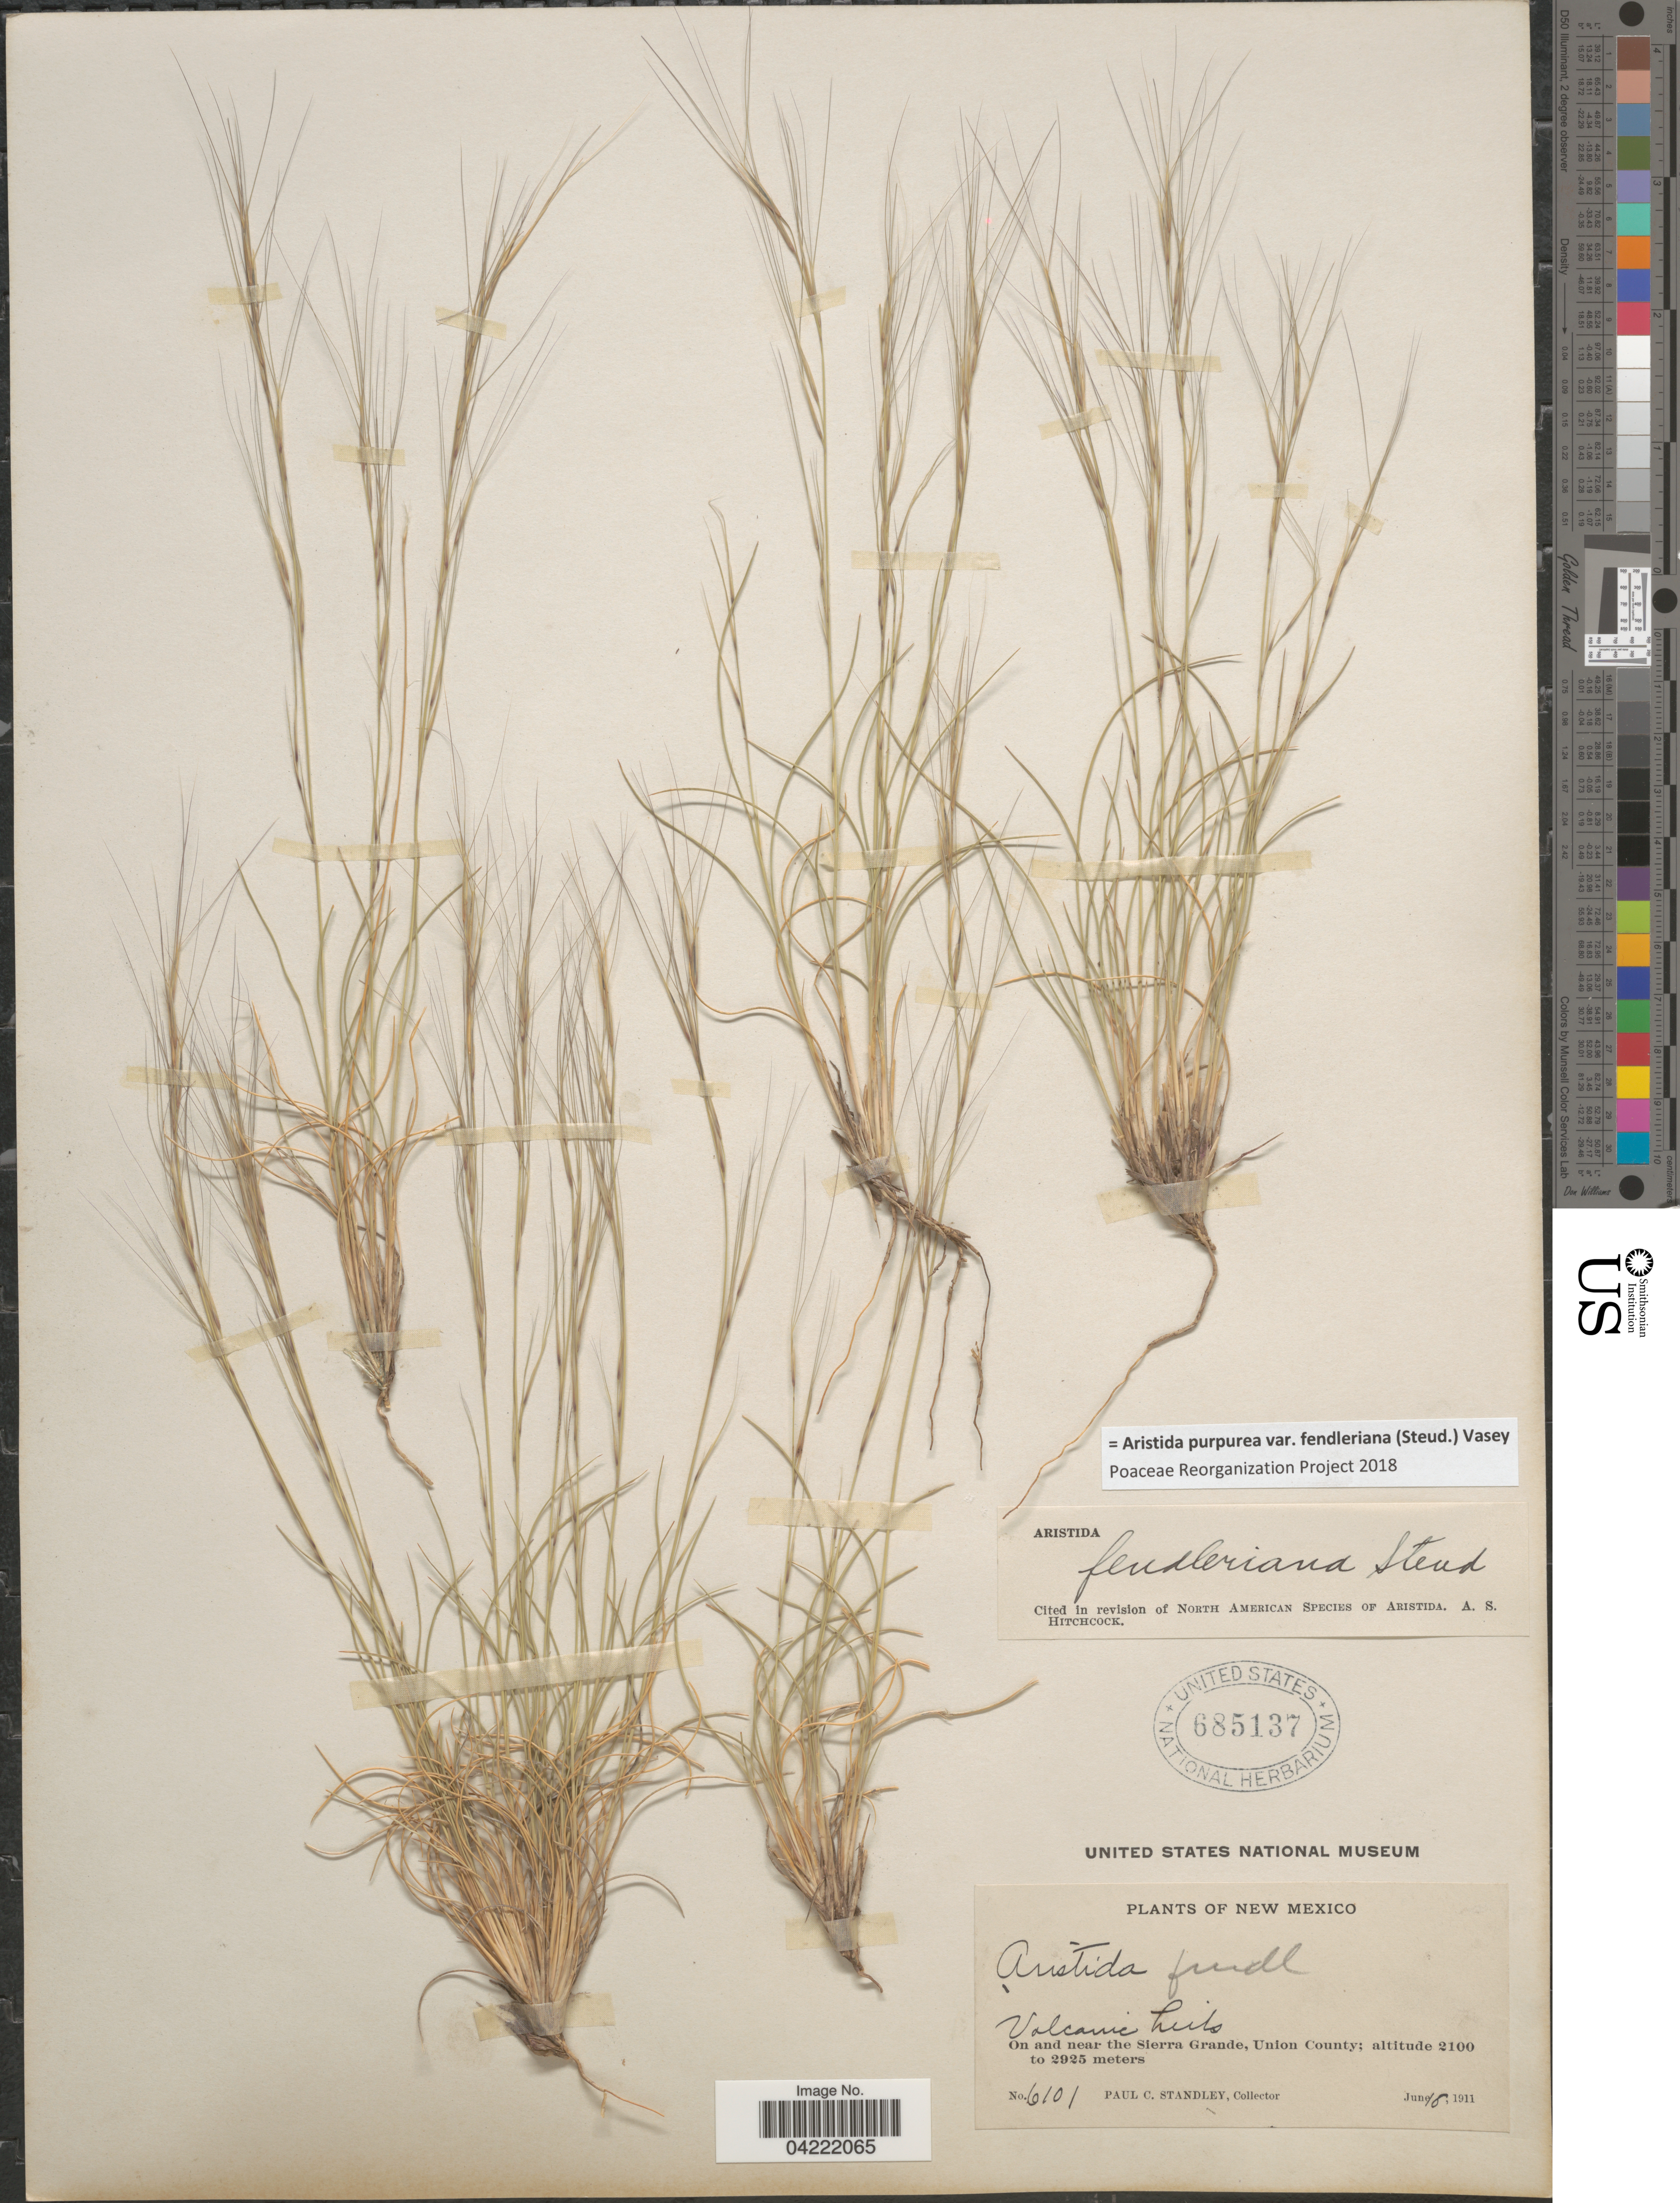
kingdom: Plantae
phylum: Tracheophyta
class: Liliopsida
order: Poales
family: Poaceae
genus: Aristida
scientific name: Aristida purpurea var. fendleriana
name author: (Steud.) Vasey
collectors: P. C. Standley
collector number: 6101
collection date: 1911-06-16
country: United States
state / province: New Mexico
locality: Volcanic hills. On and near the Sierra Grande, Union County.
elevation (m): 2100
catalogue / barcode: US 685137